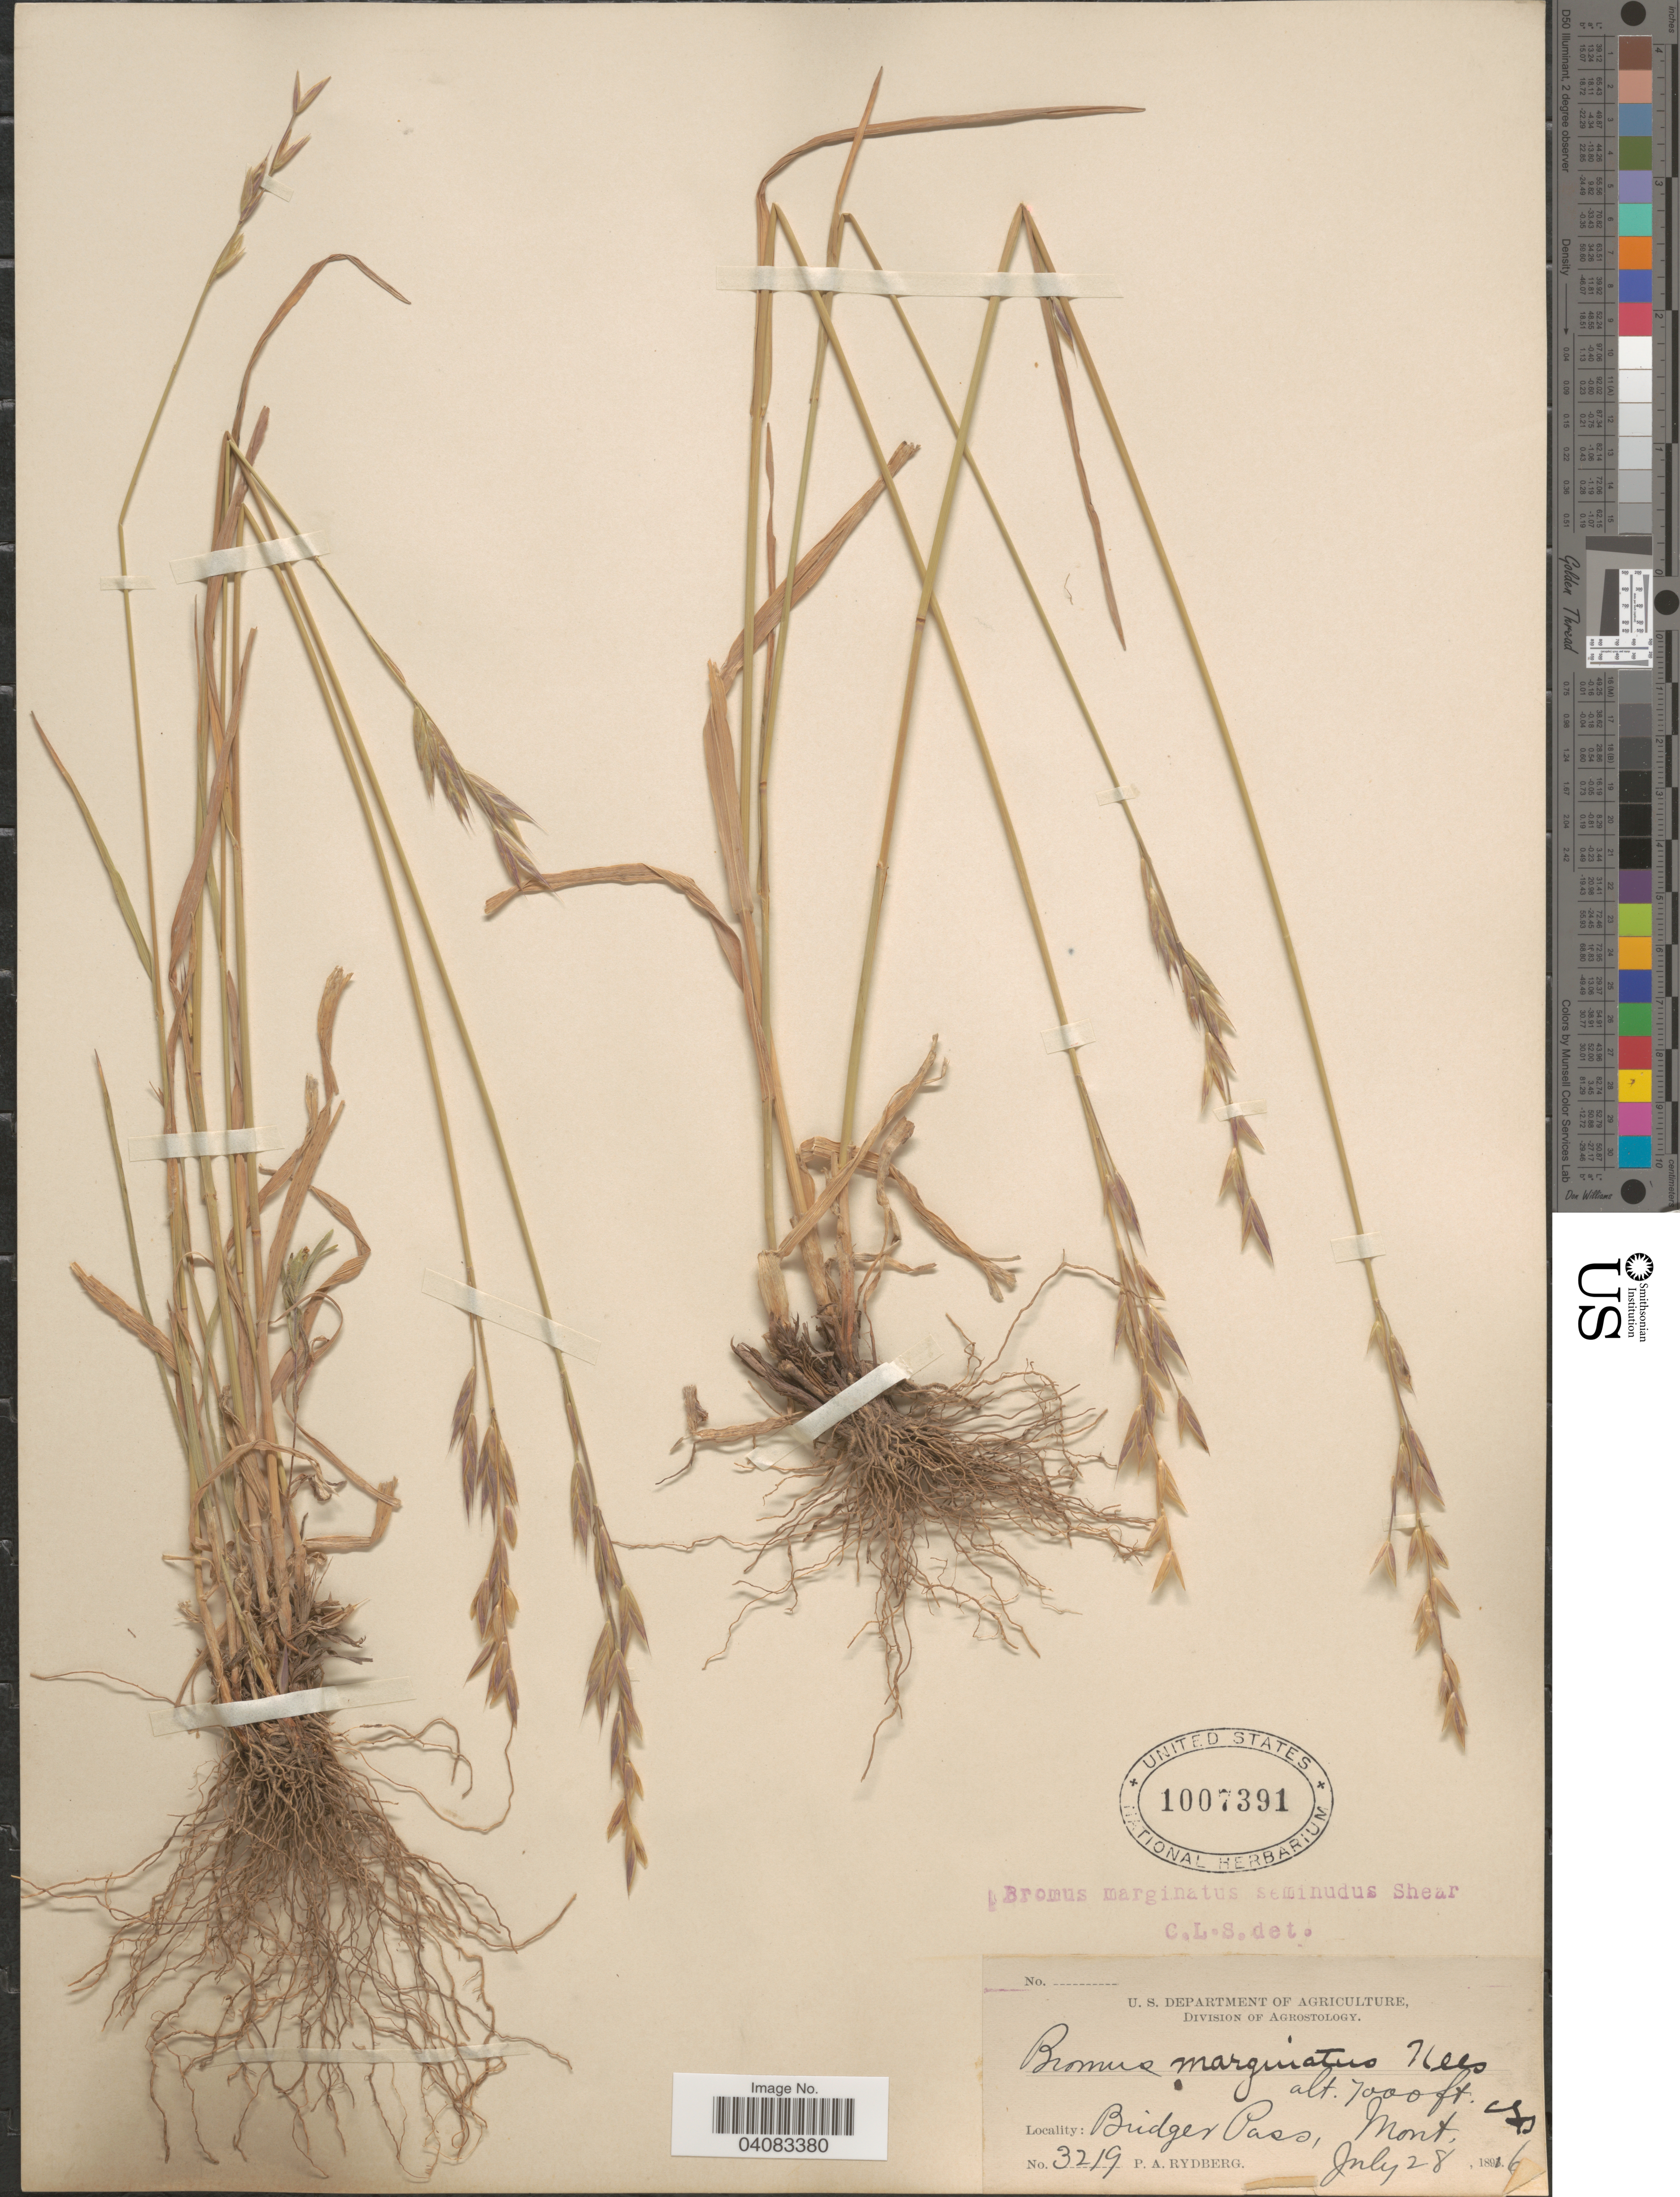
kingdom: Plantae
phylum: Tracheophyta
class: Liliopsida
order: Poales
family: Poaceae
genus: Bromus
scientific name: Bromus marginatus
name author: Nees ex Steud.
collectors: P. A. Rydberg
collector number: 3219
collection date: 1896-07-28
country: United States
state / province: Montana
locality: Bridger Pass.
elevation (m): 2134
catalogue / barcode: US 1007391